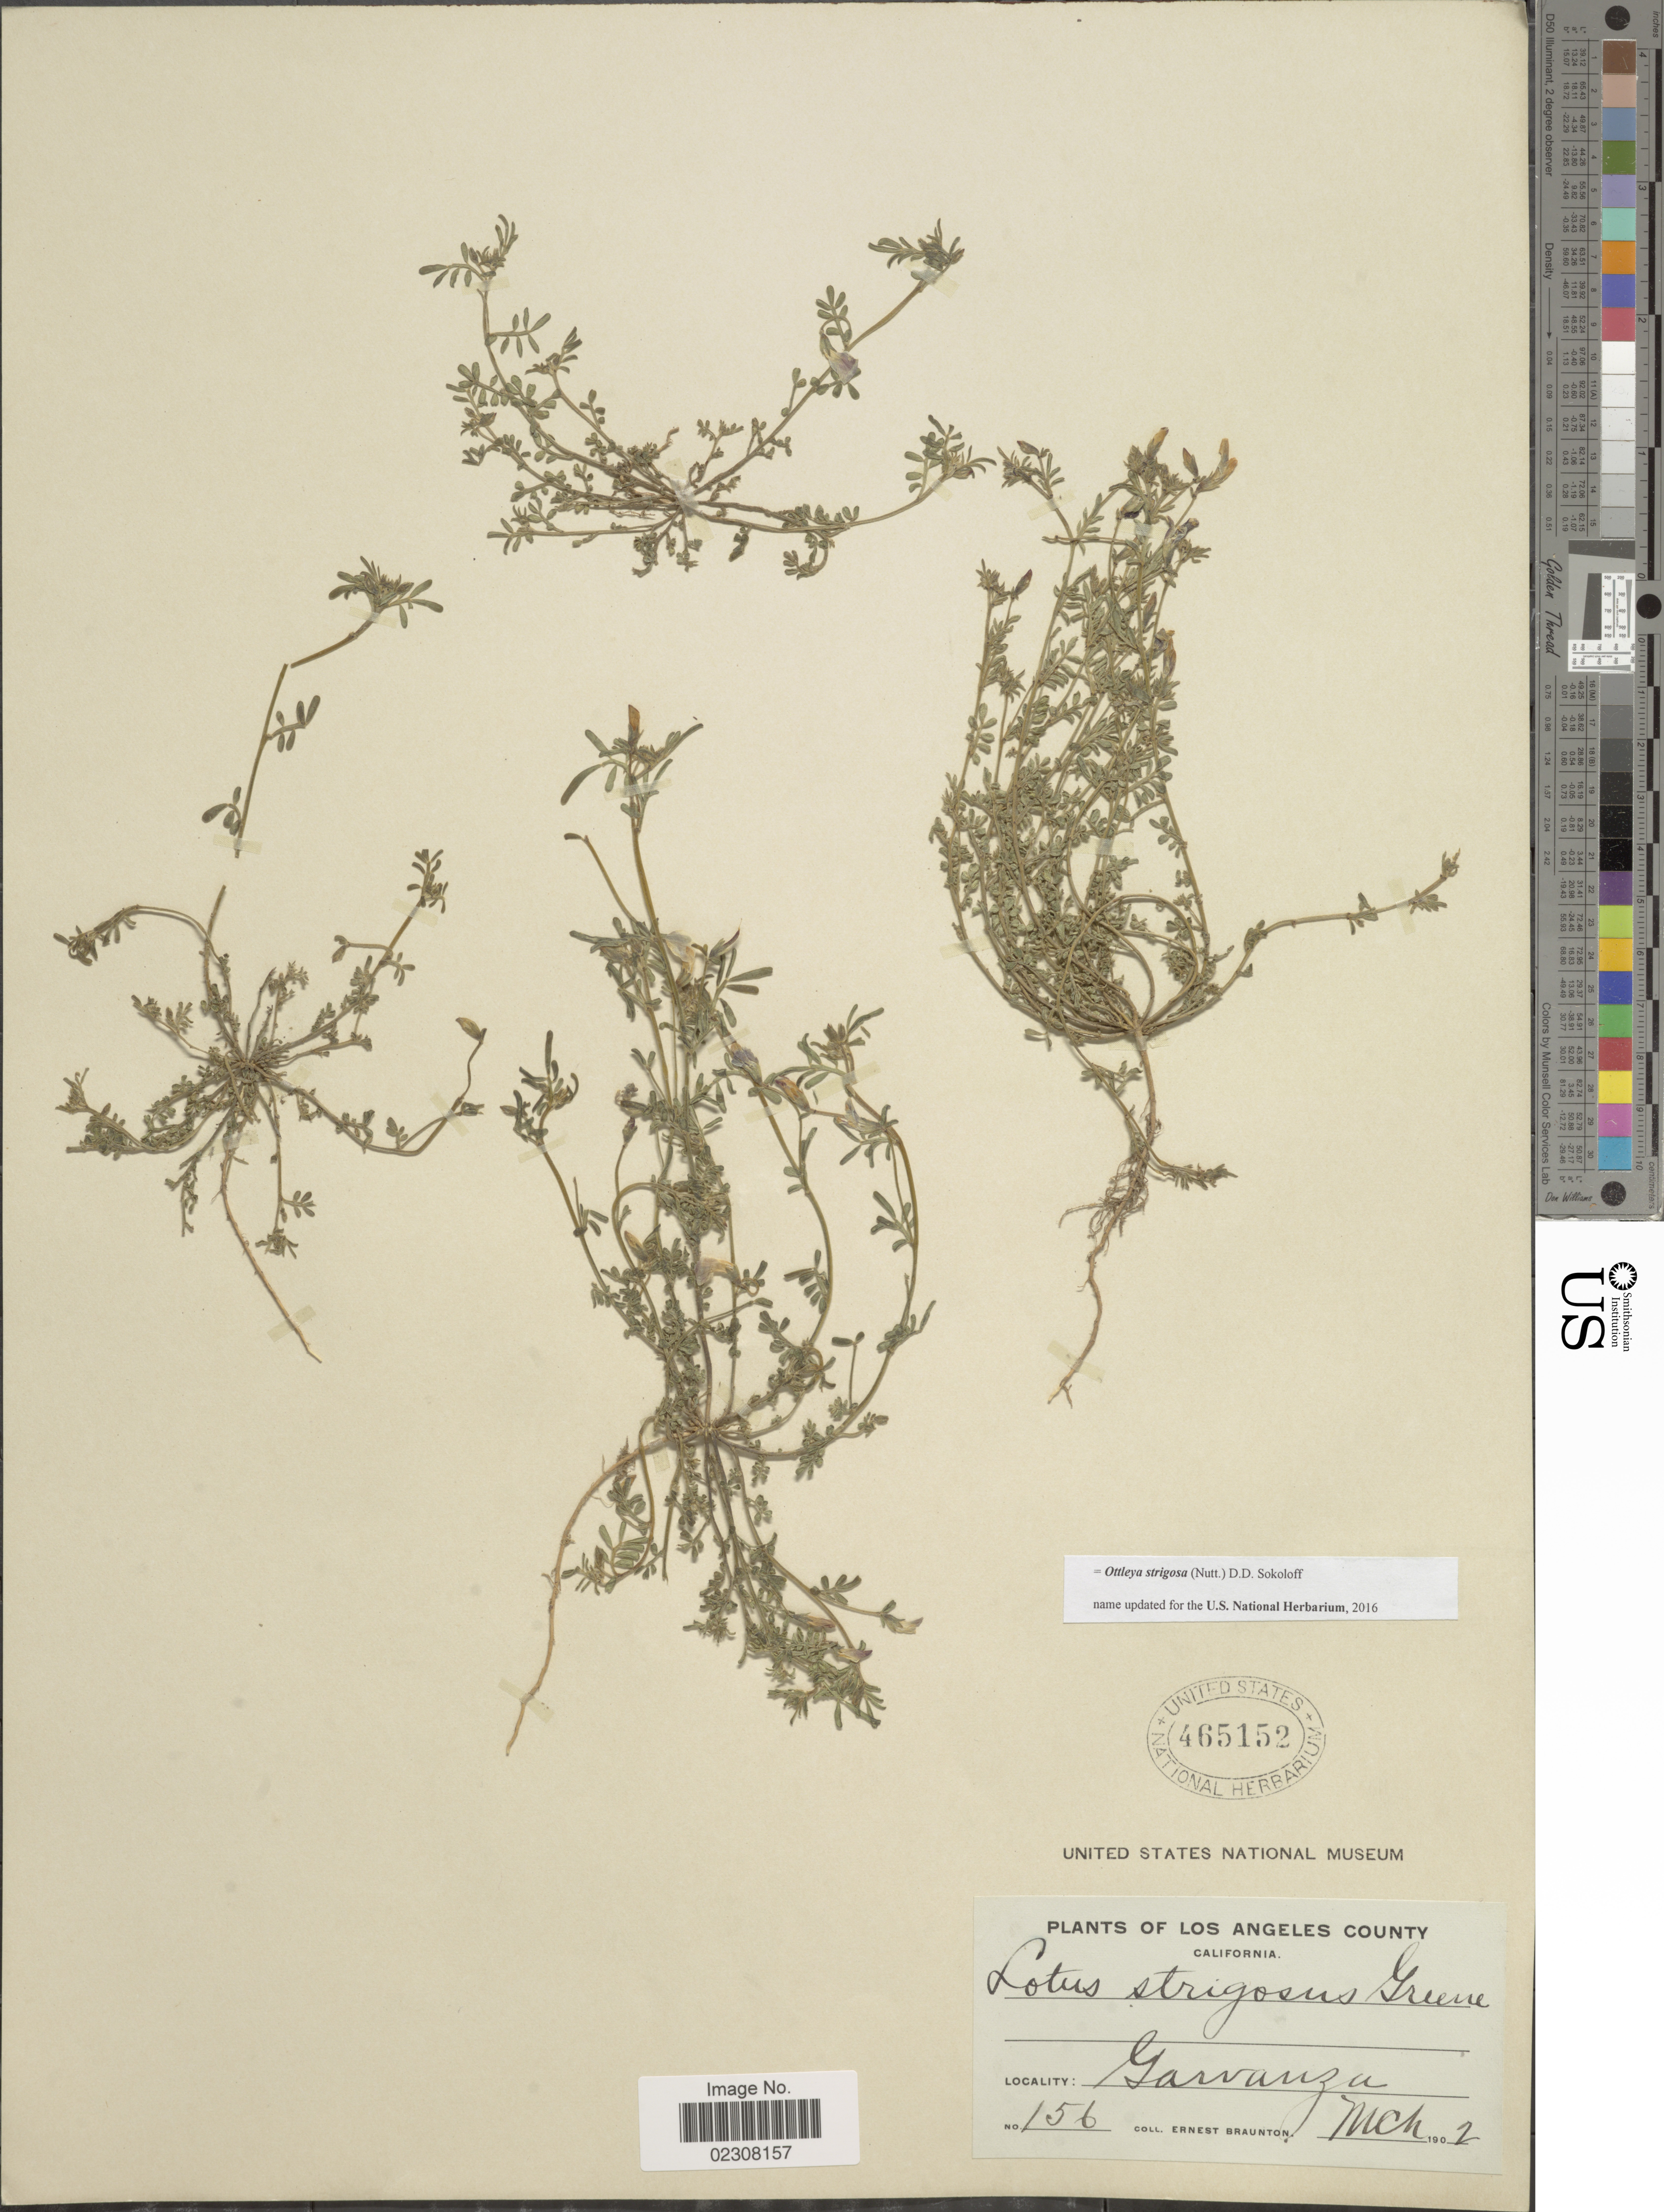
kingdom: Plantae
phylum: Tracheophyta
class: Magnoliopsida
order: Fabales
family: Fabaceae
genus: Ottleya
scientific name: Ottleya strigosa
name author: (Nutt.) D.D. Sokoloff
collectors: E. Braunton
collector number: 156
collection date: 1902-03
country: United States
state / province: California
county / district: Los Angeles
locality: Los Angeles County, Garvanza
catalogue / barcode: US 465152